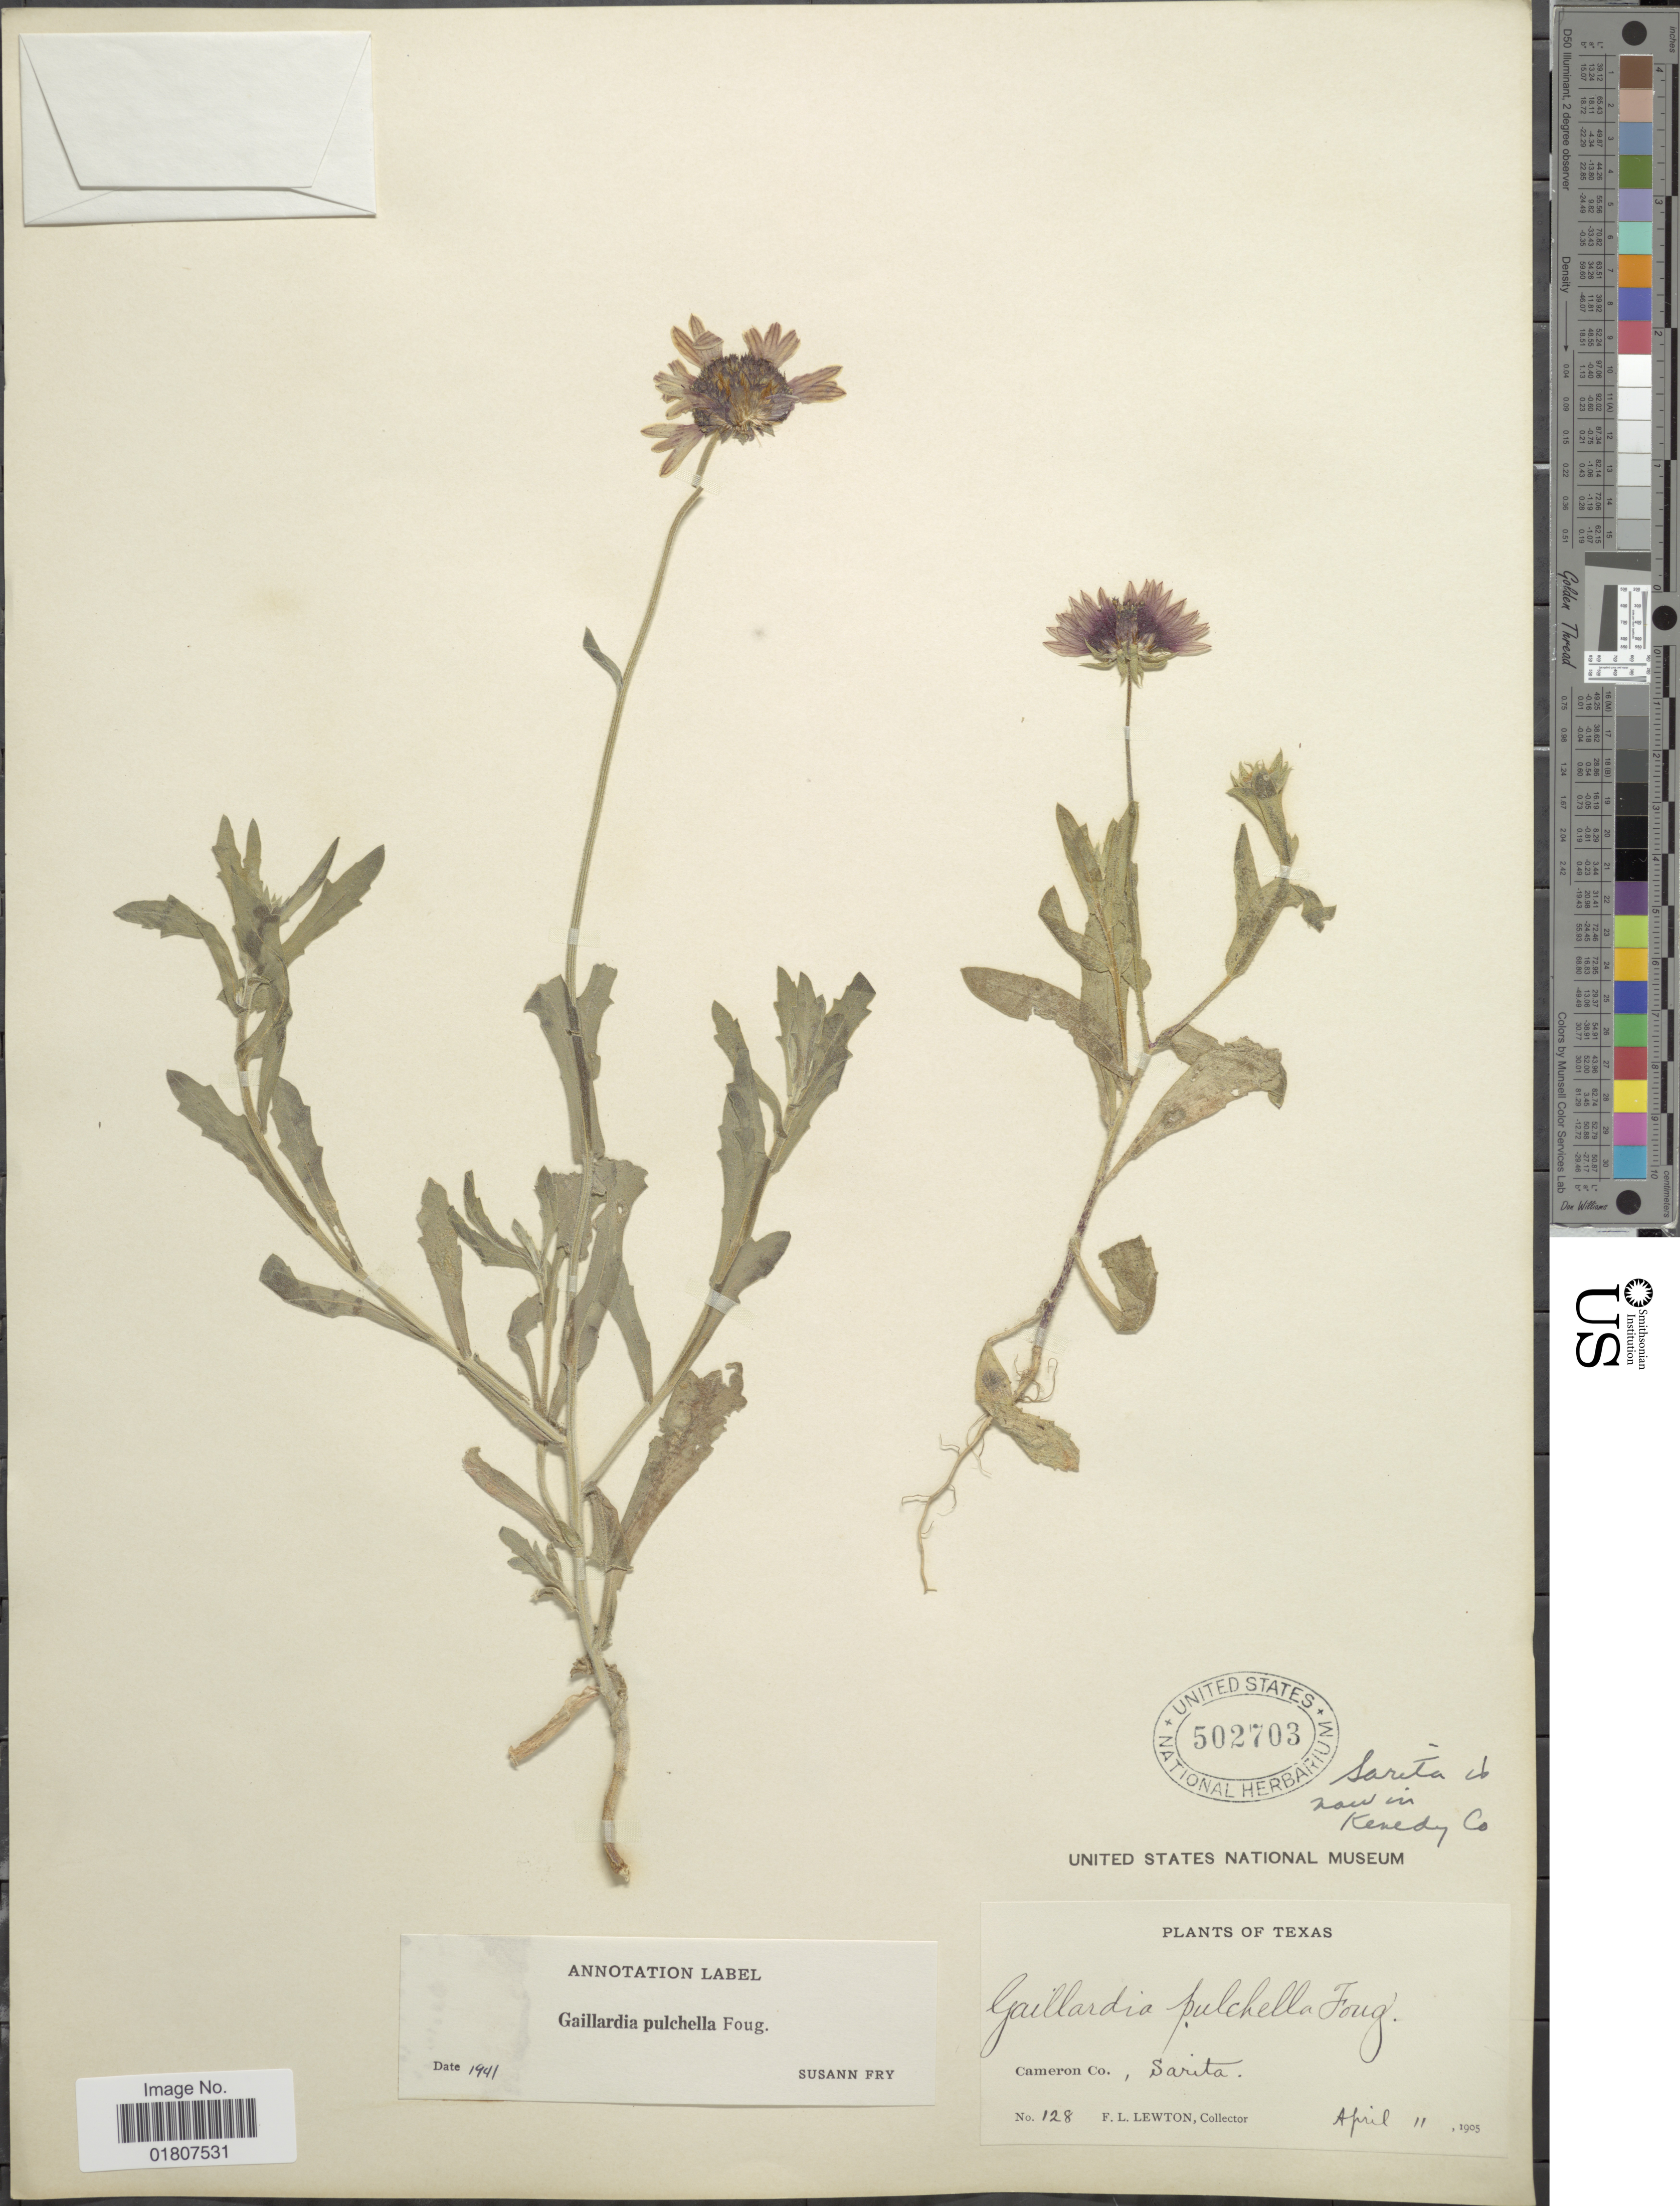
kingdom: Plantae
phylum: Tracheophyta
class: Magnoliopsida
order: Asterales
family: Asteraceae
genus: Gaillardia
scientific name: Gaillardia pulchella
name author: Foug.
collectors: F. L. Lewton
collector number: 128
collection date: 1905-04-11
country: United States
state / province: Texas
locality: Cameron Co., Sarita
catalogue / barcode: US 502703